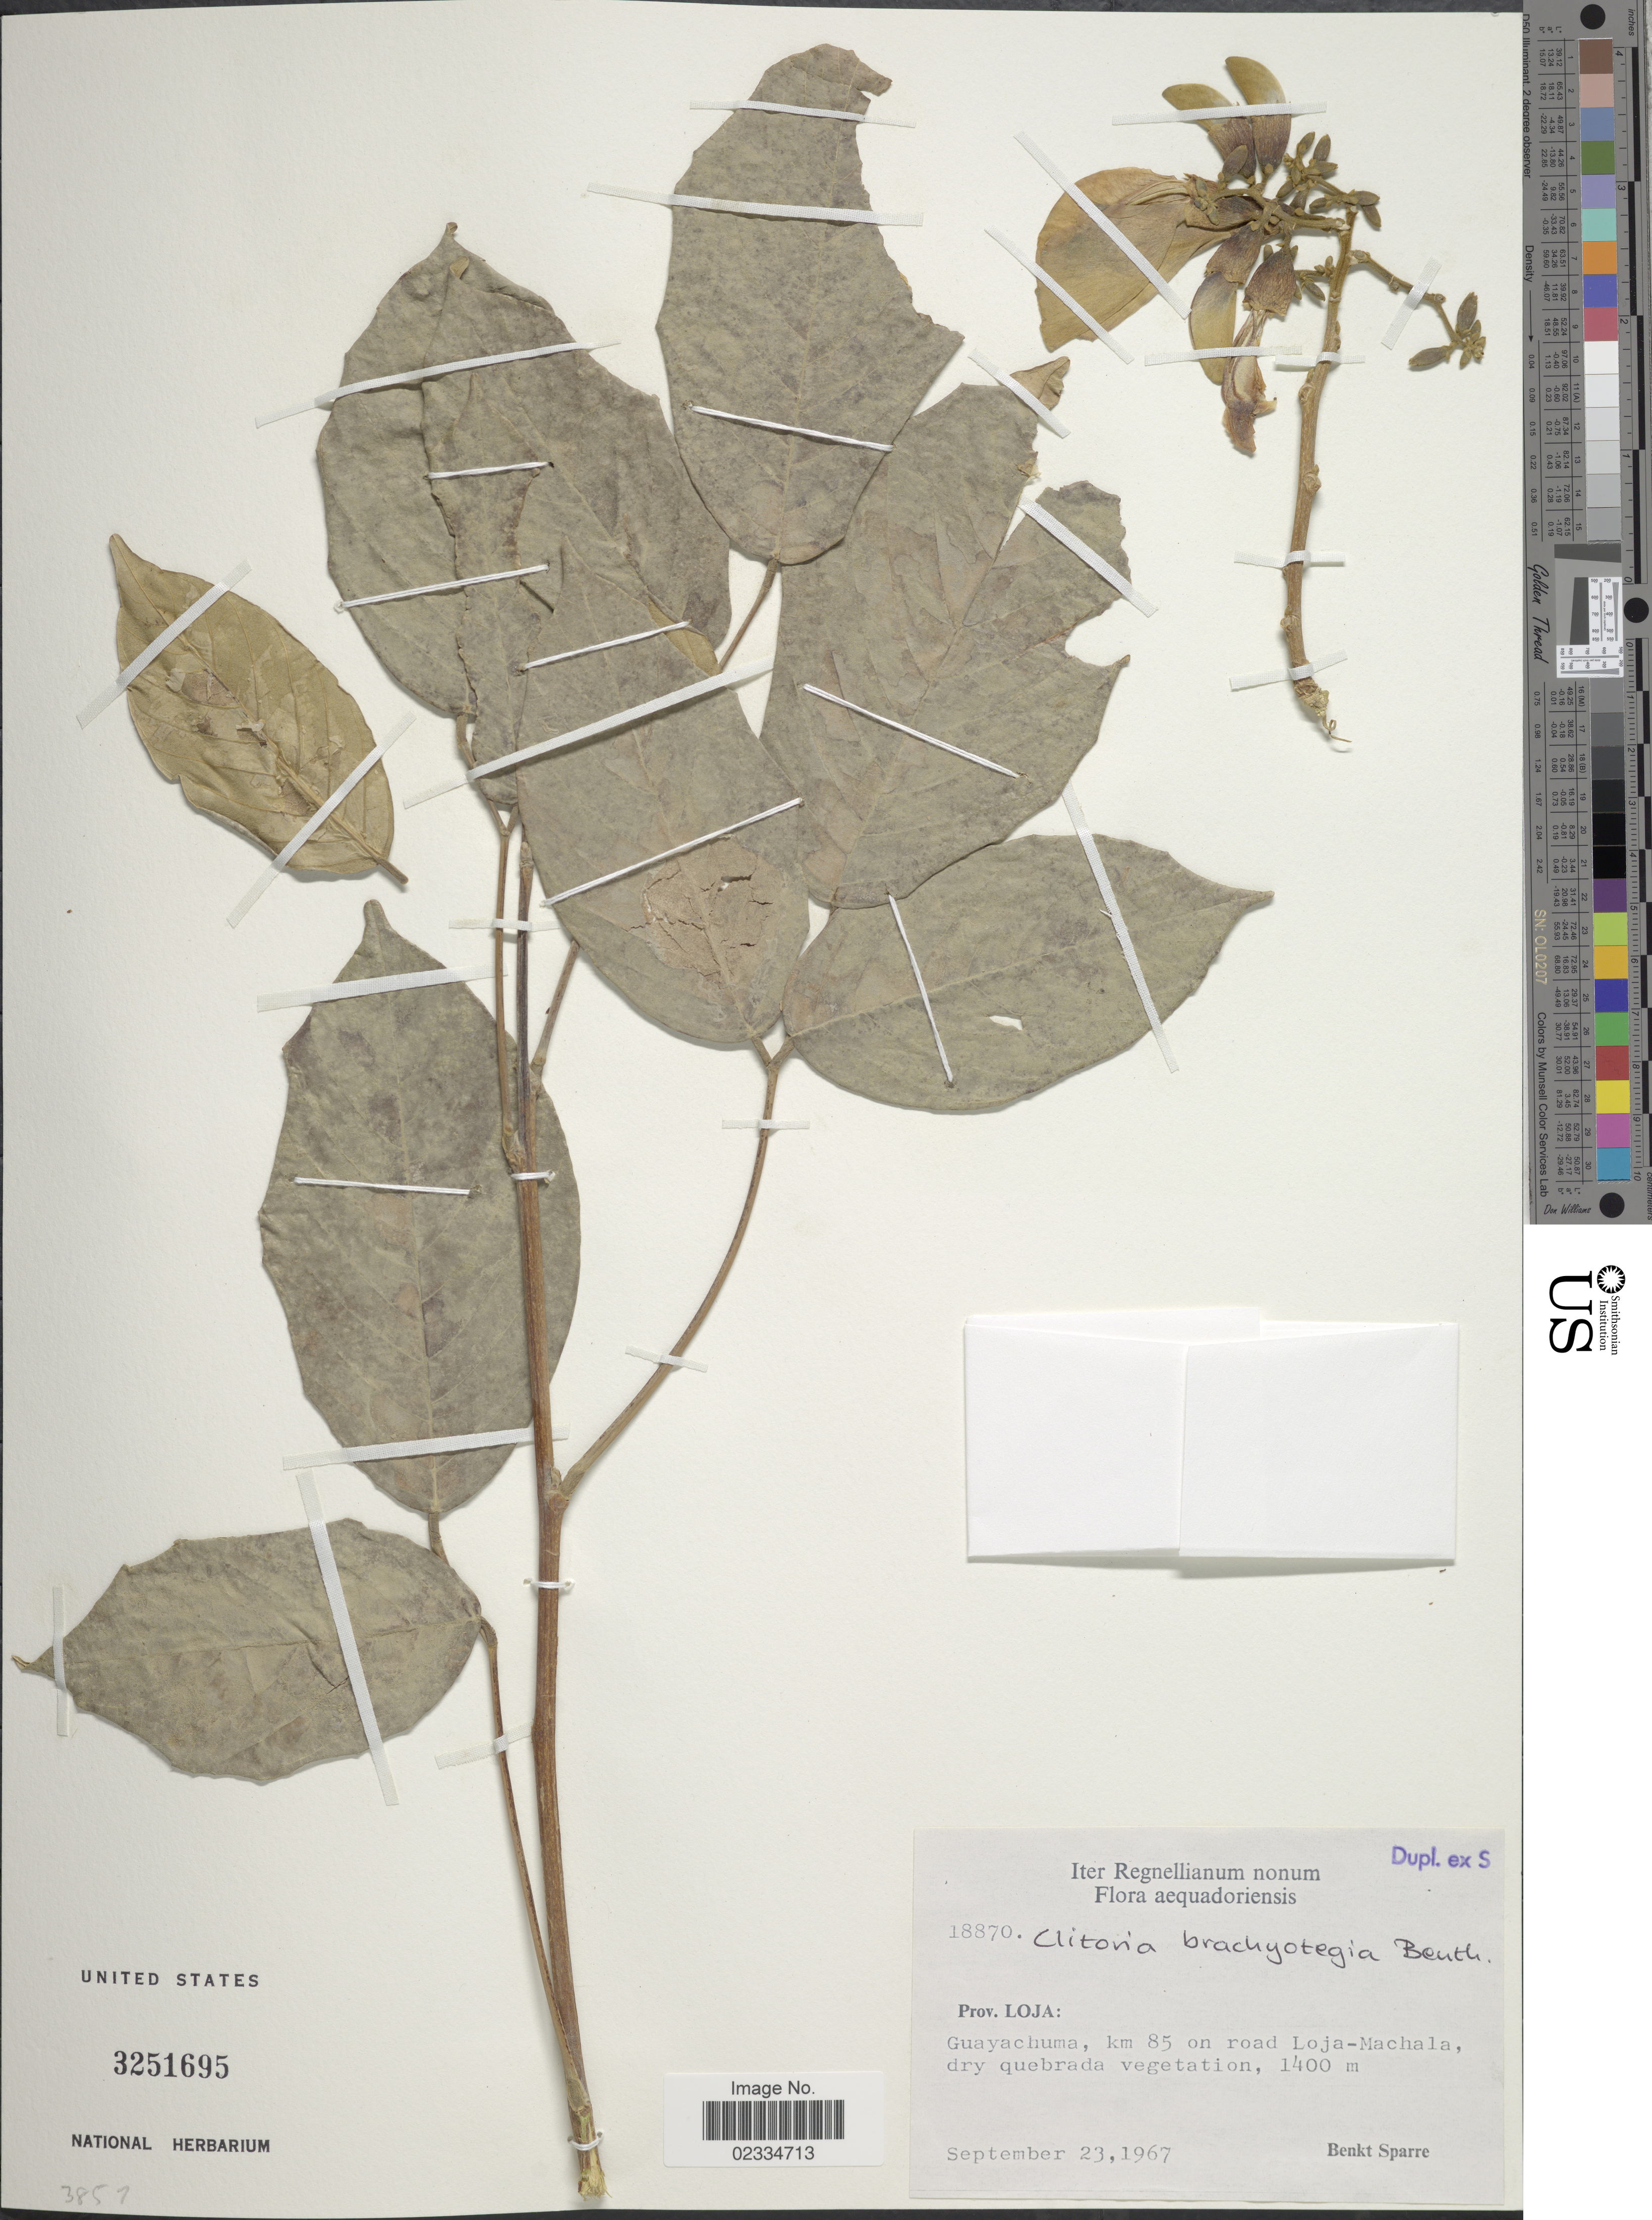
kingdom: Plantae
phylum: Tracheophyta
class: Magnoliopsida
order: Fabales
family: Fabaceae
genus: Clitoria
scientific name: Clitoria brachystegia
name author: Benth.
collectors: B. Sparre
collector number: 18870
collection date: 1967-09-23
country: Ecuador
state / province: Loja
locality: Guayachuma, km 85 on road Loja-Machala, Aequatoriensis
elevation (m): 1400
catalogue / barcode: US 3251695